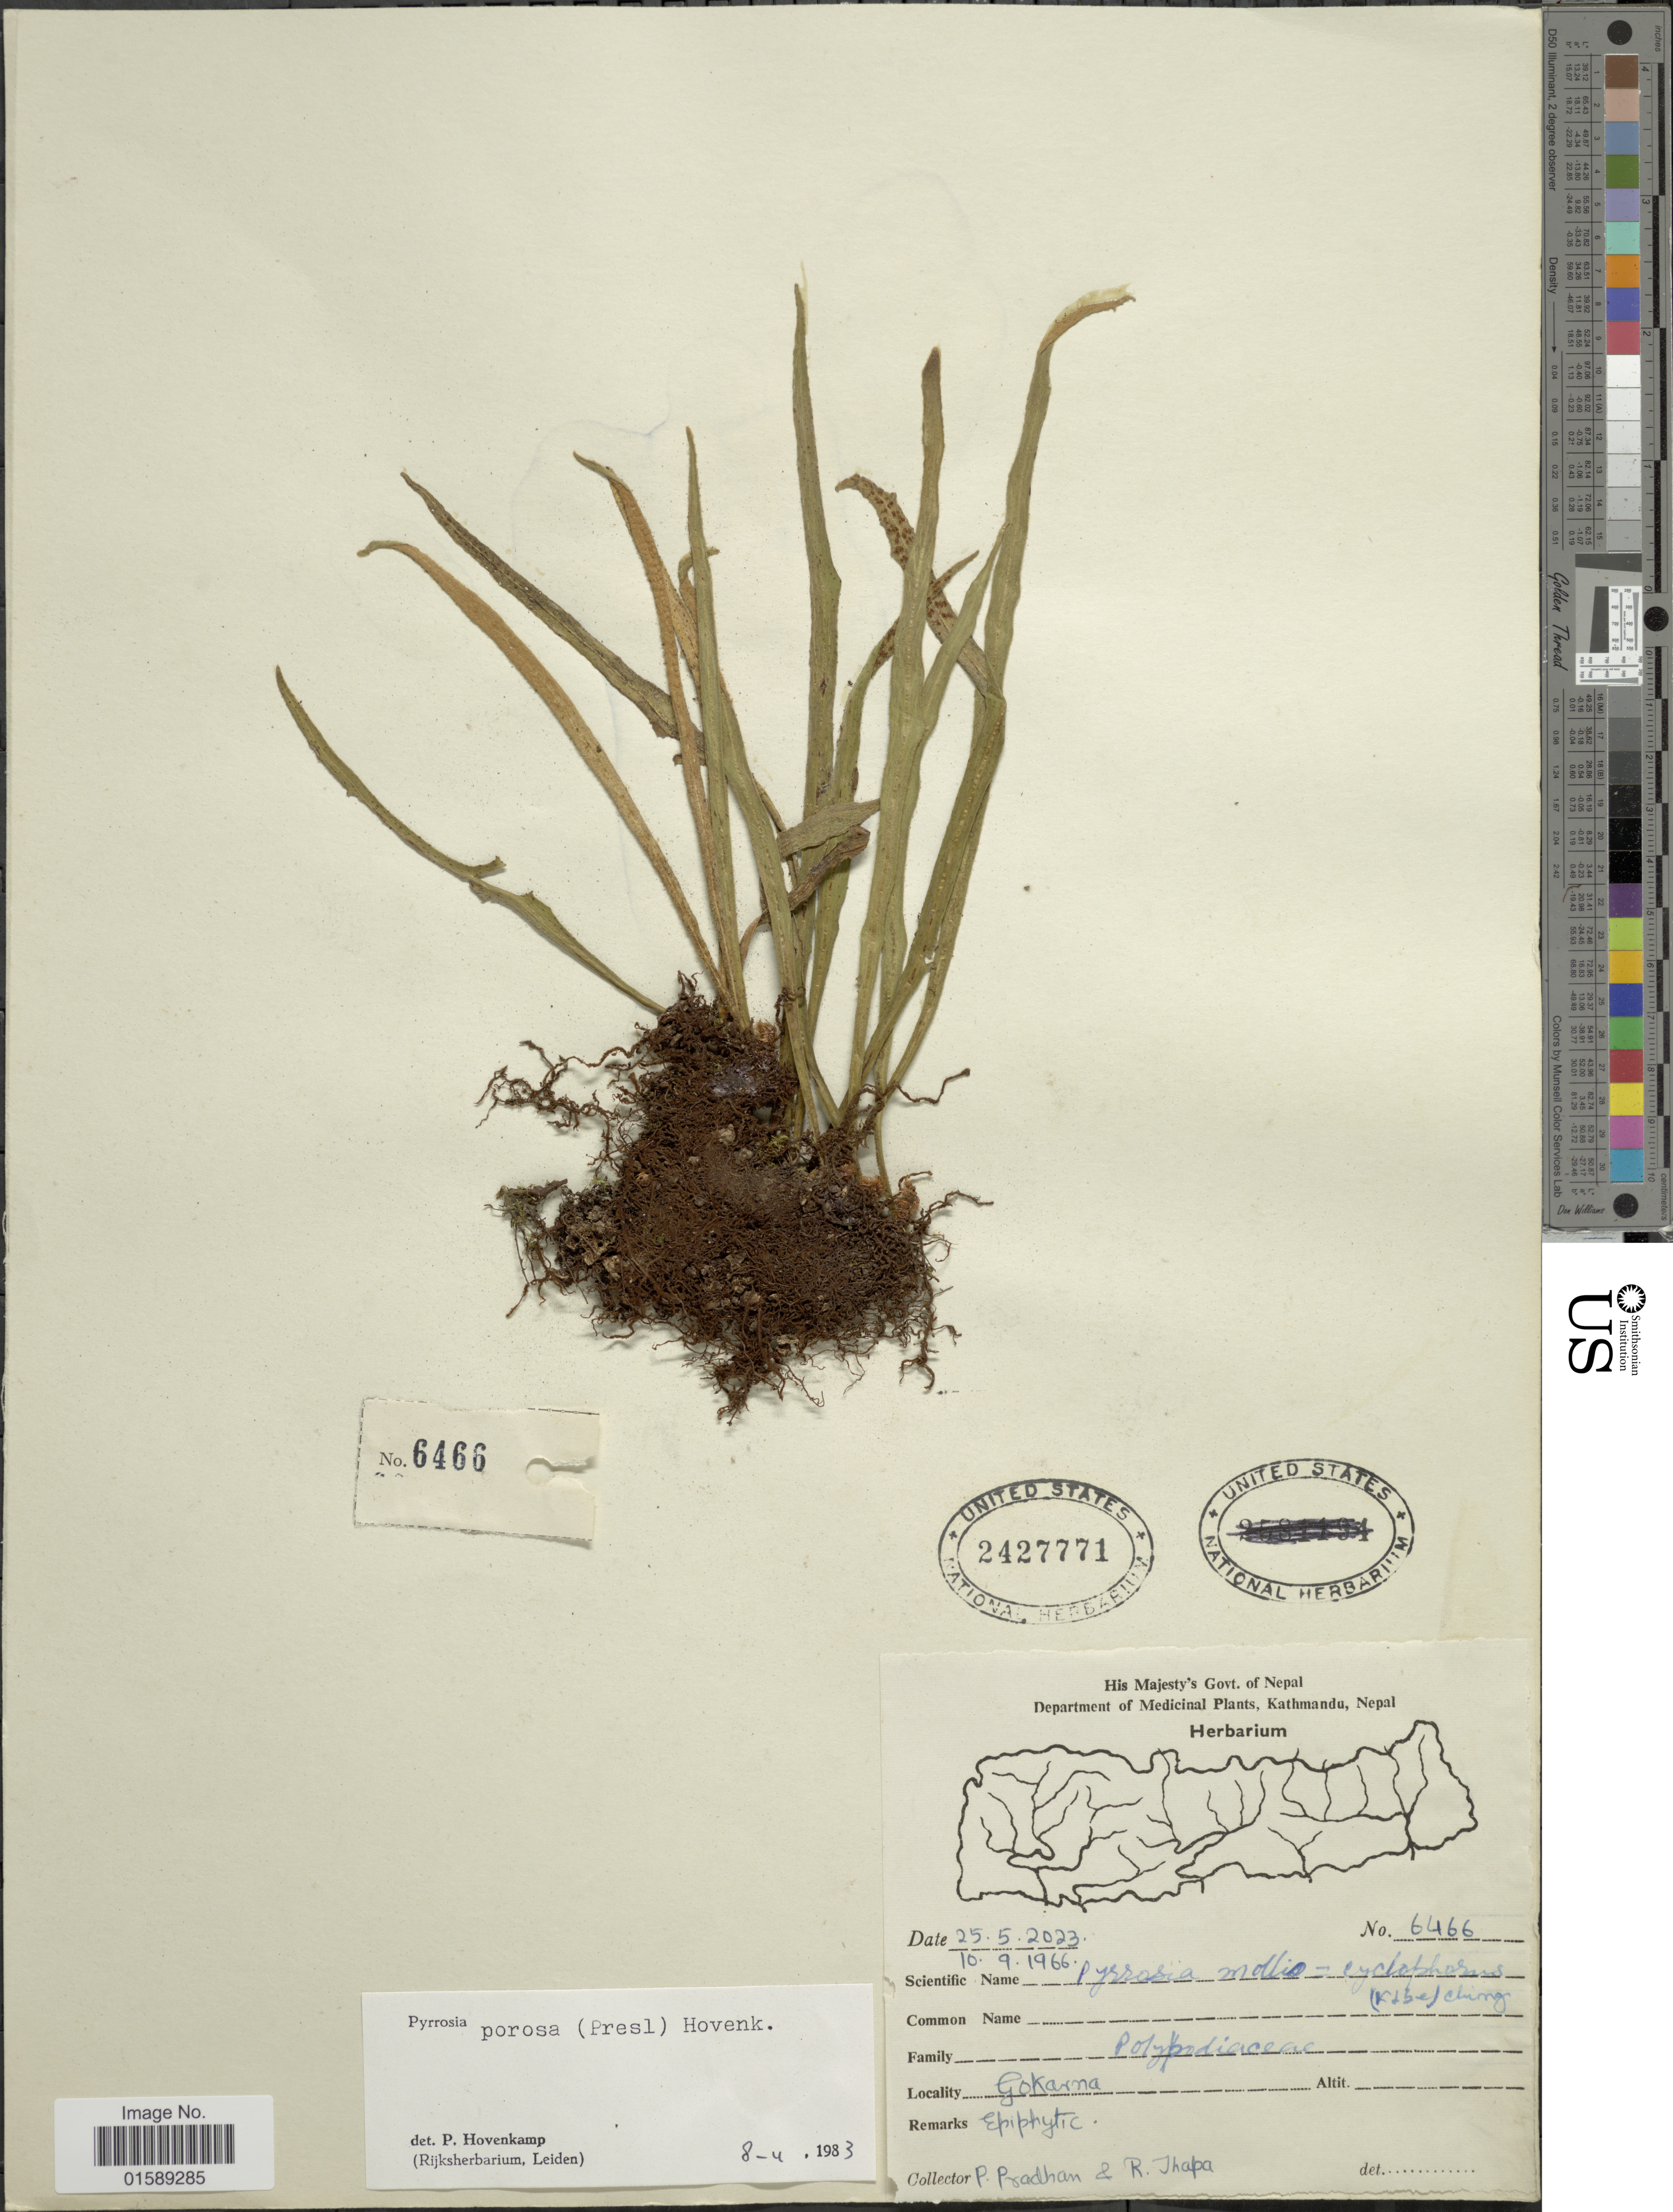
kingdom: Plantae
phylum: Tracheophyta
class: Polypodiopsida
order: Polypodiales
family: Polypodiaceae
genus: Pyrrosia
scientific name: Pyrrosia porosa var. porosa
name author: (C. Presl) Hovenkamp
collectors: P. Pradhan & R. Thapa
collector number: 6466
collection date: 1966-09-10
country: Nepal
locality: Gokarna.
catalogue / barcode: US 2427771